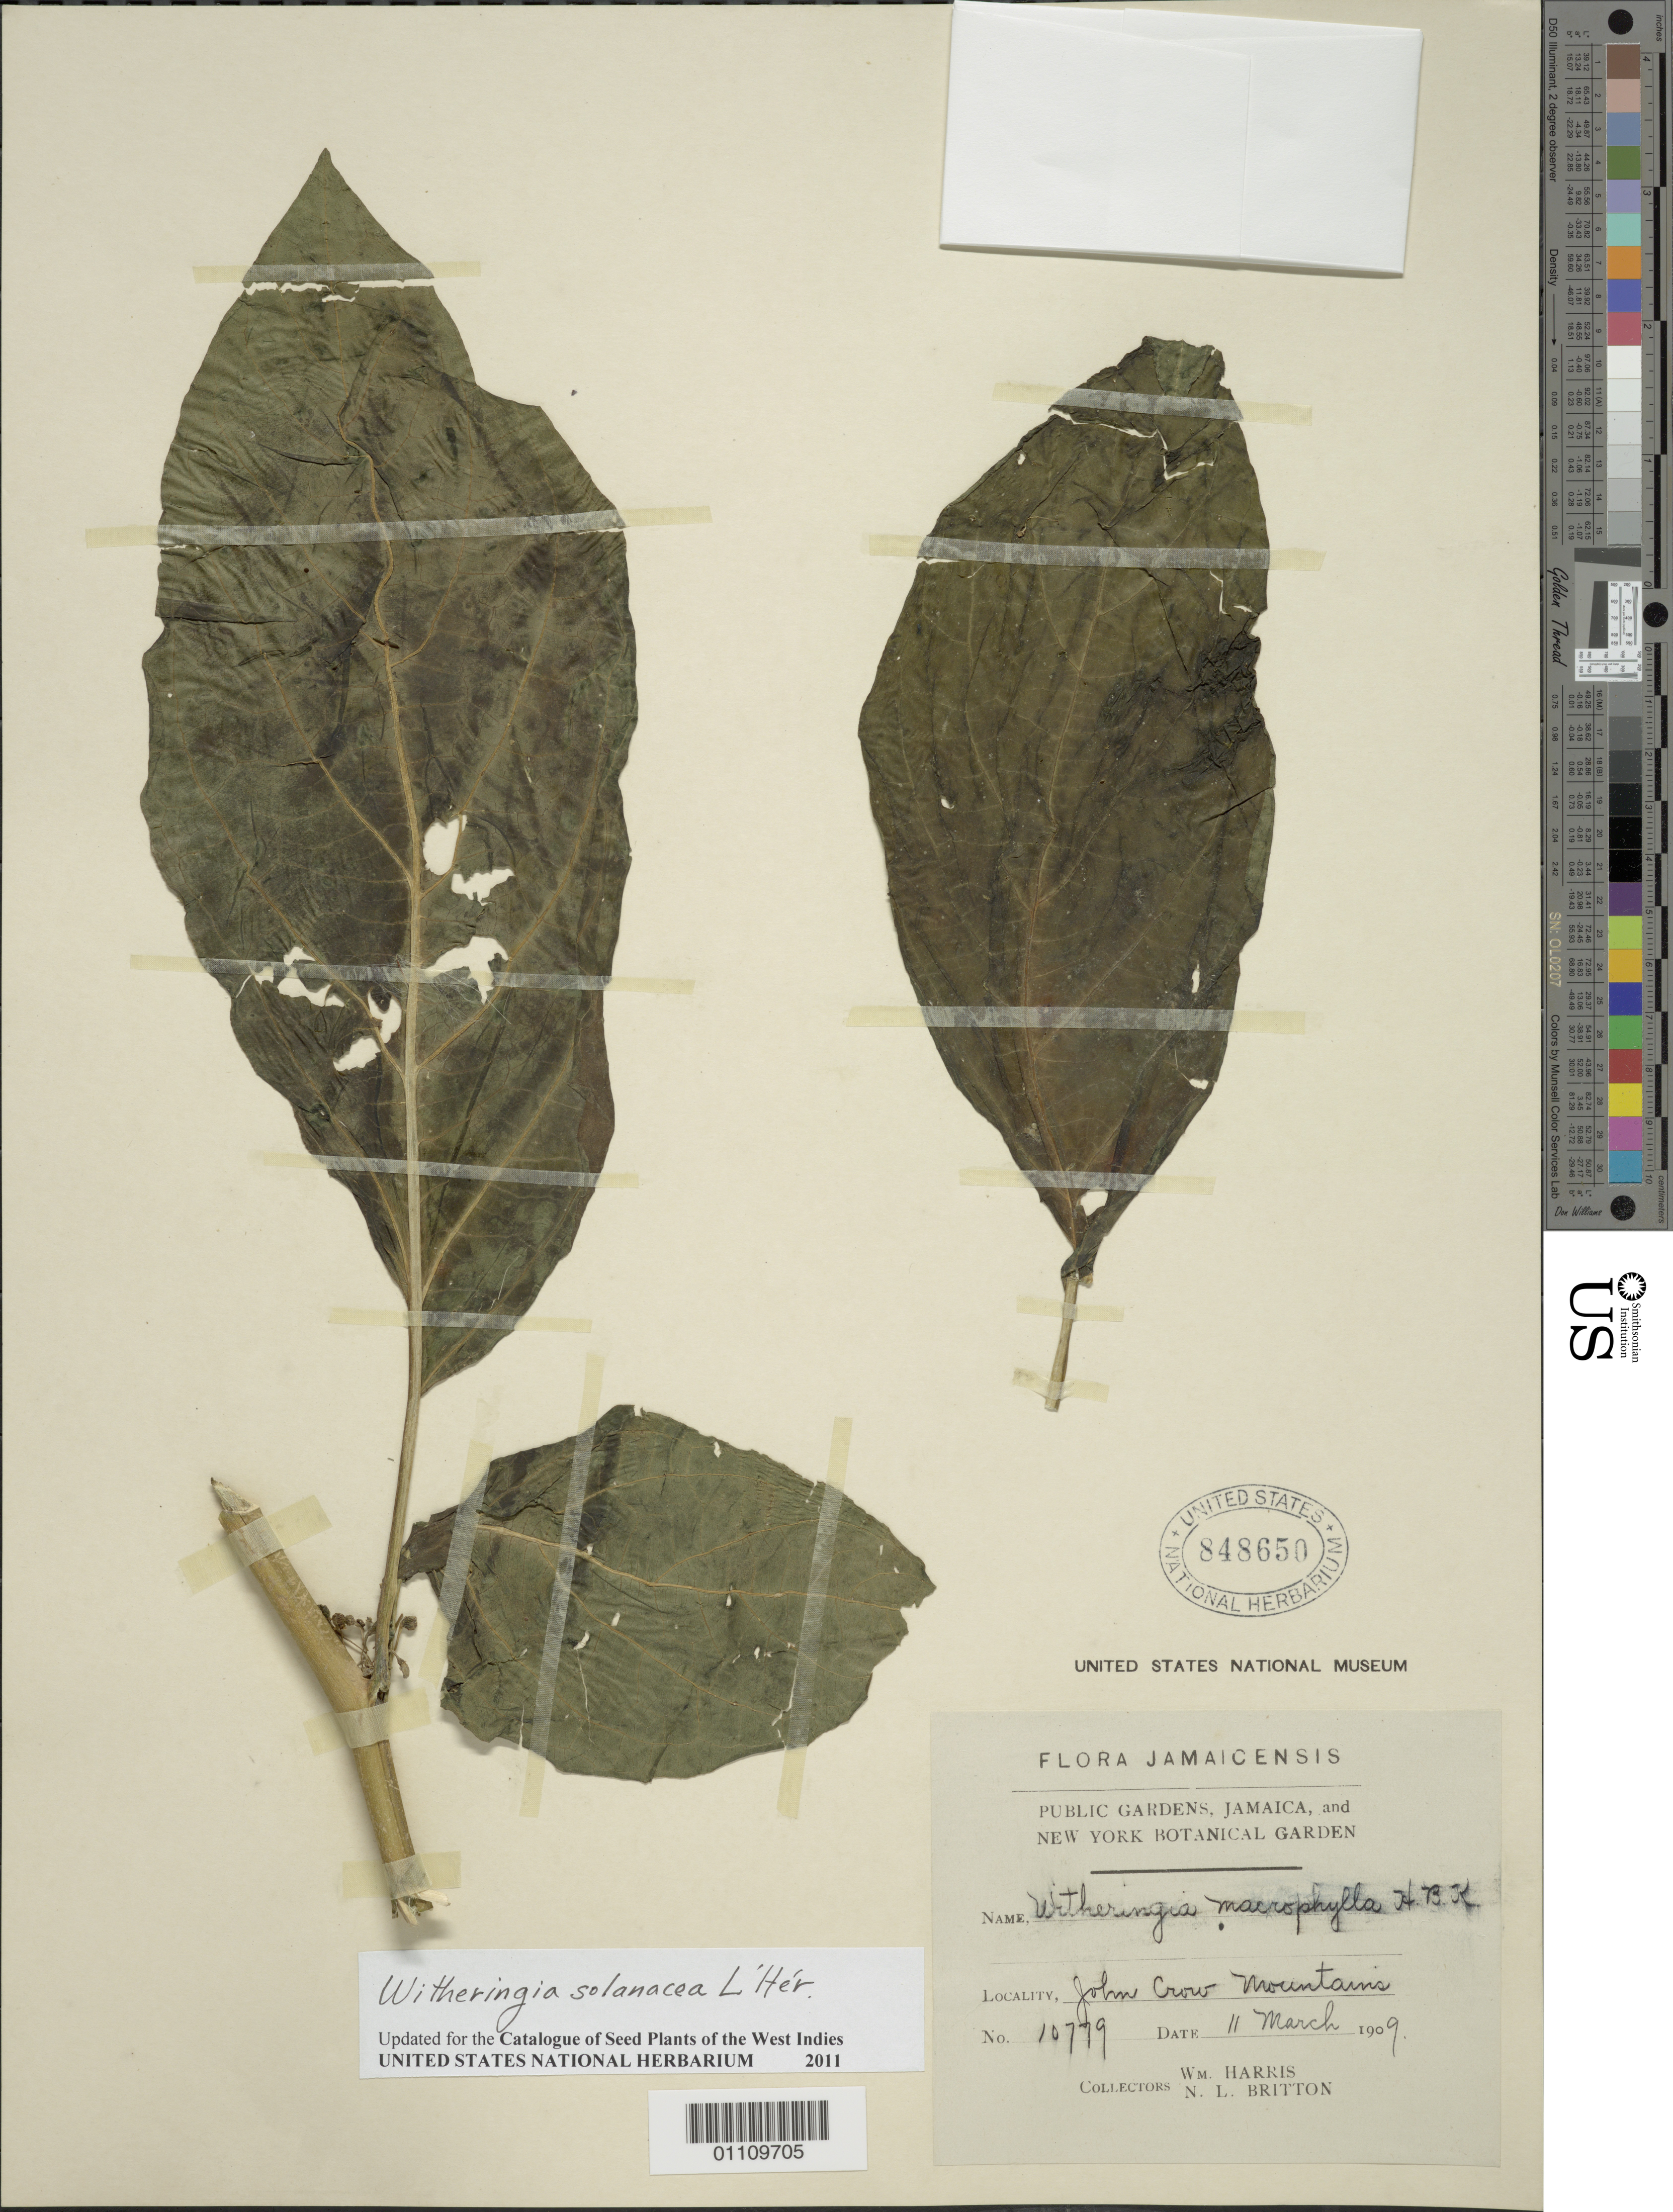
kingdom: Plantae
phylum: Tracheophyta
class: Magnoliopsida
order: Solanales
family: Solanaceae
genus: Witheringia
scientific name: Witheringia solanacea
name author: L'Hér.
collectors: W. Harris & N. Britton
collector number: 10779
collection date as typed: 11 Mar 1909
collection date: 1909-03-11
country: Jamaica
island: Jamaica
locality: John Crow Mountains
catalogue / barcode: US 848650